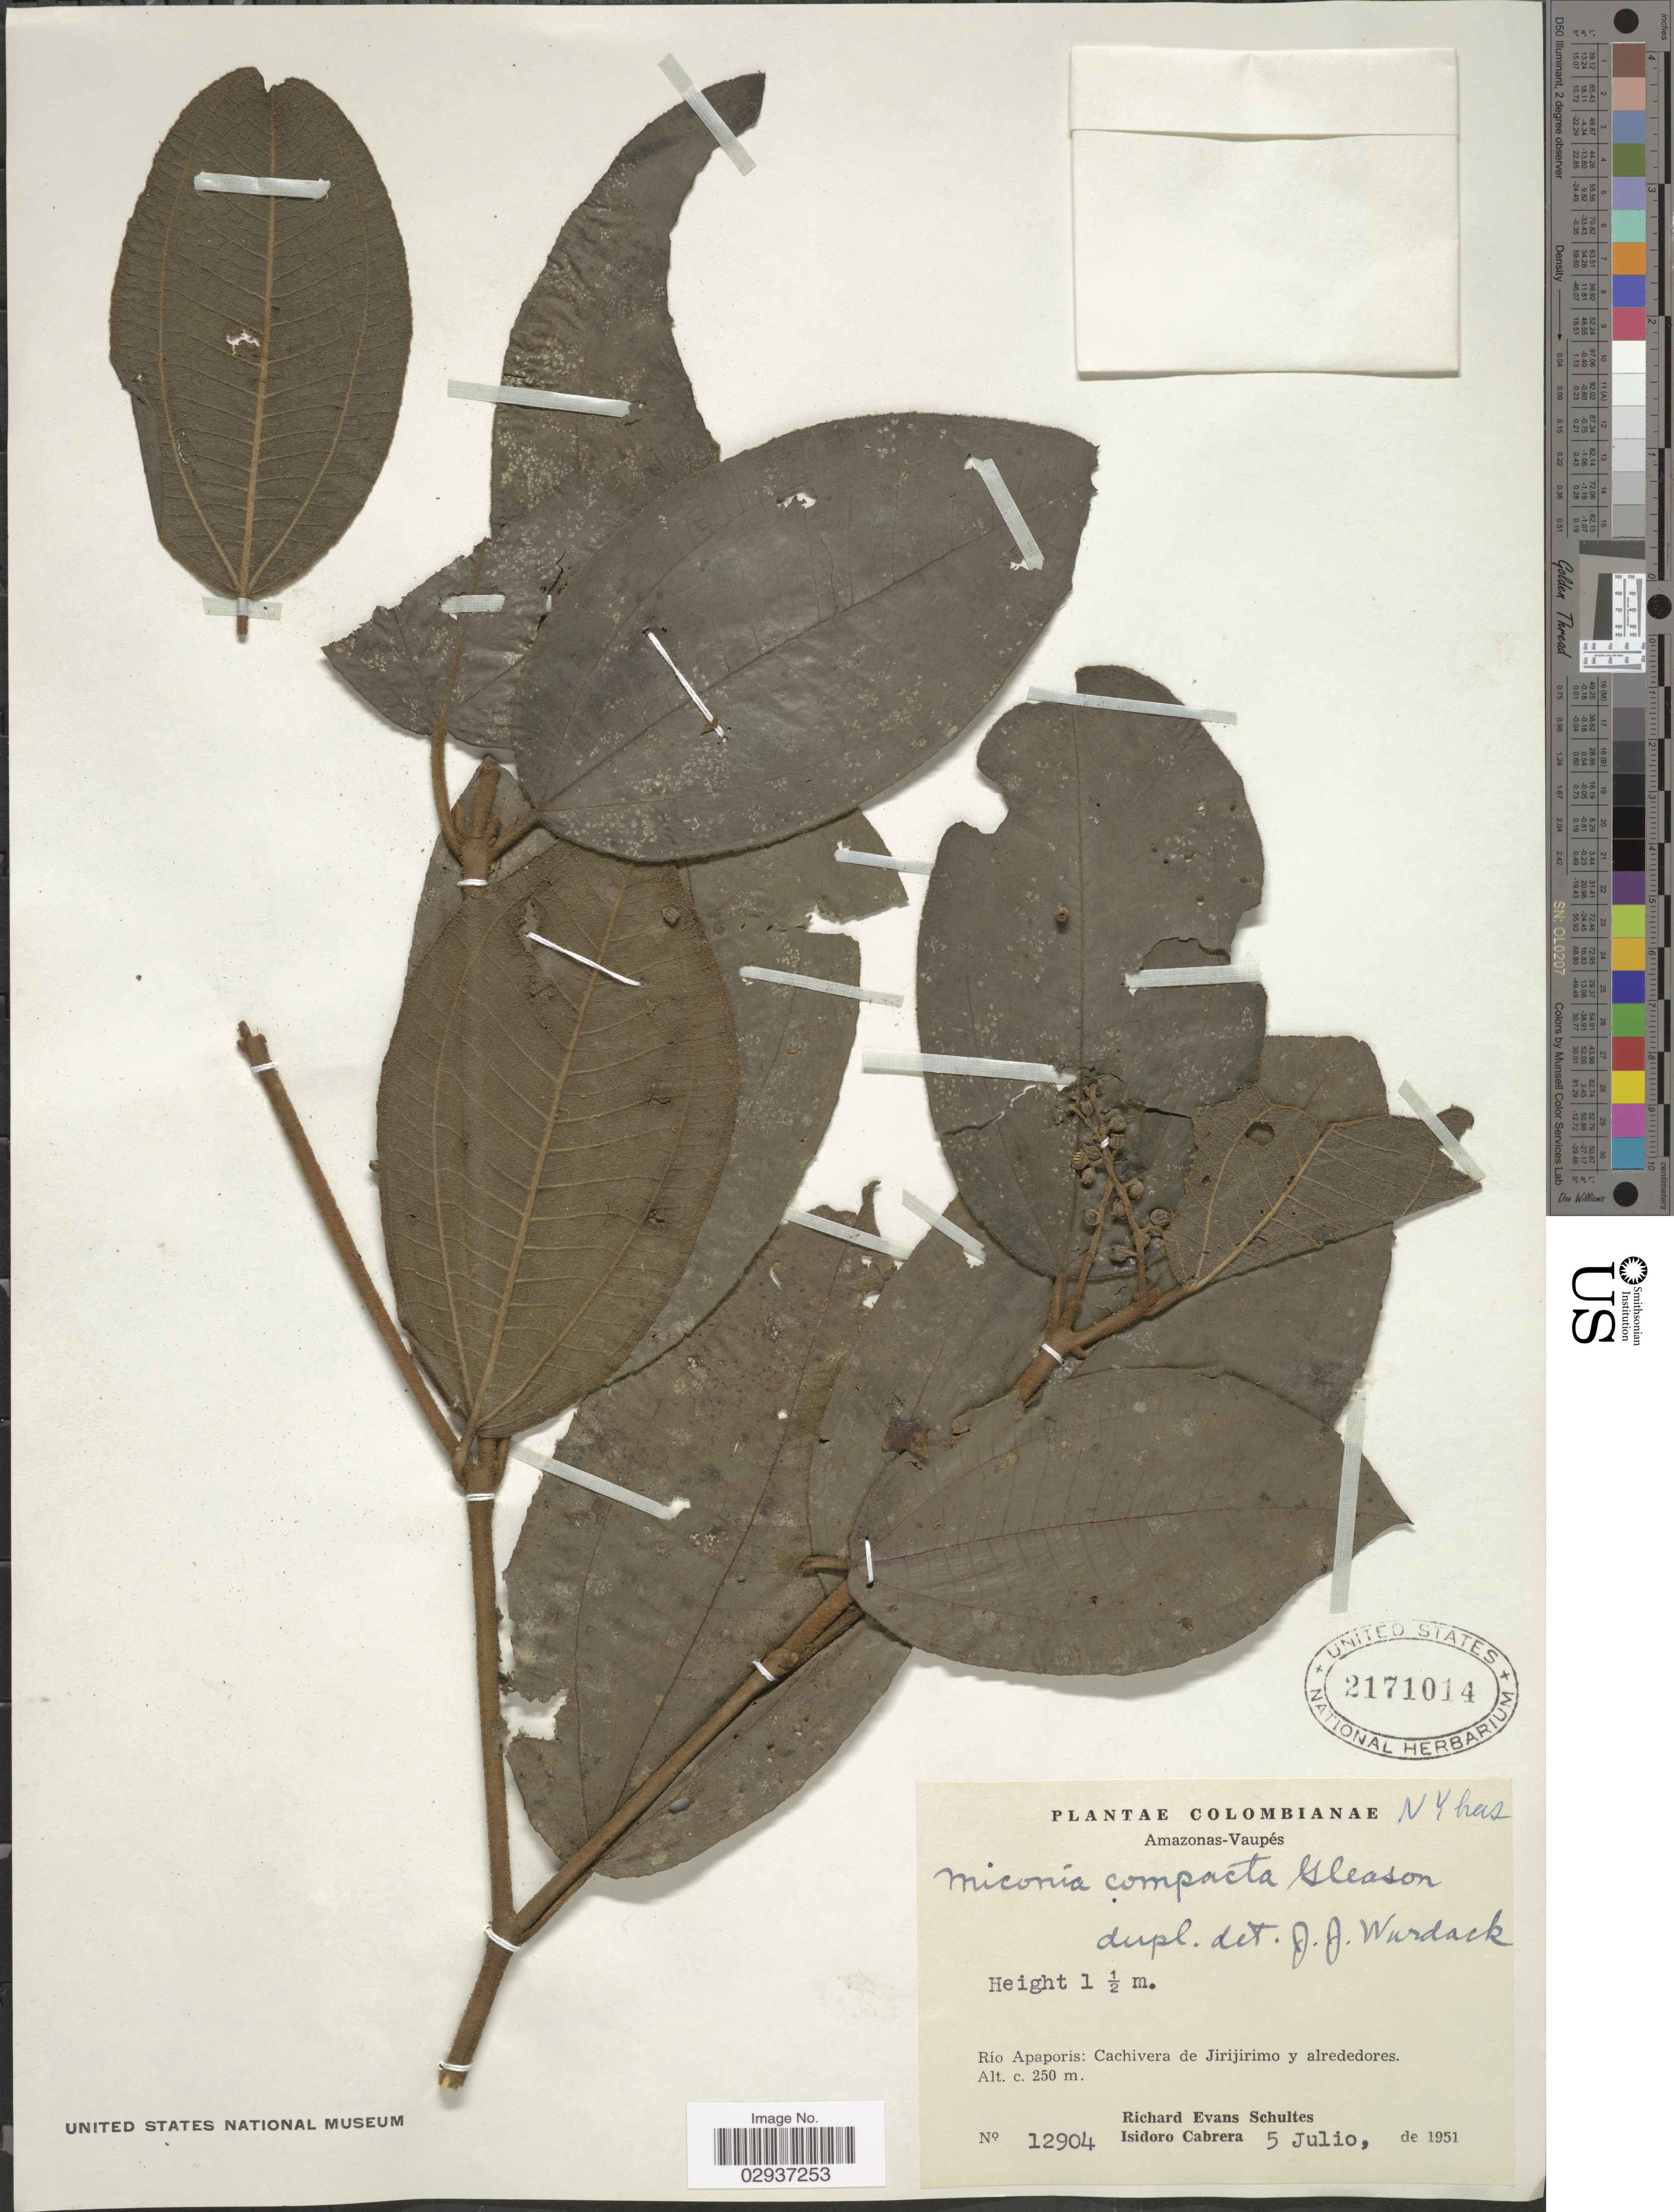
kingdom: Plantae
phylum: Tracheophyta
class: Magnoliopsida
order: Myrtales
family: Melastomataceae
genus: Miconia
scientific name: Miconia carassana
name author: Cogn.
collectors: R. E. Schultes & I. Cabrera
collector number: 12904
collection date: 1951-07-05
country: Colombia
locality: Amazonas - Vaupés. Río Apaporis: Cachivera de Jirijirimo y alrededores.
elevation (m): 250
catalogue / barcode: US 2171014